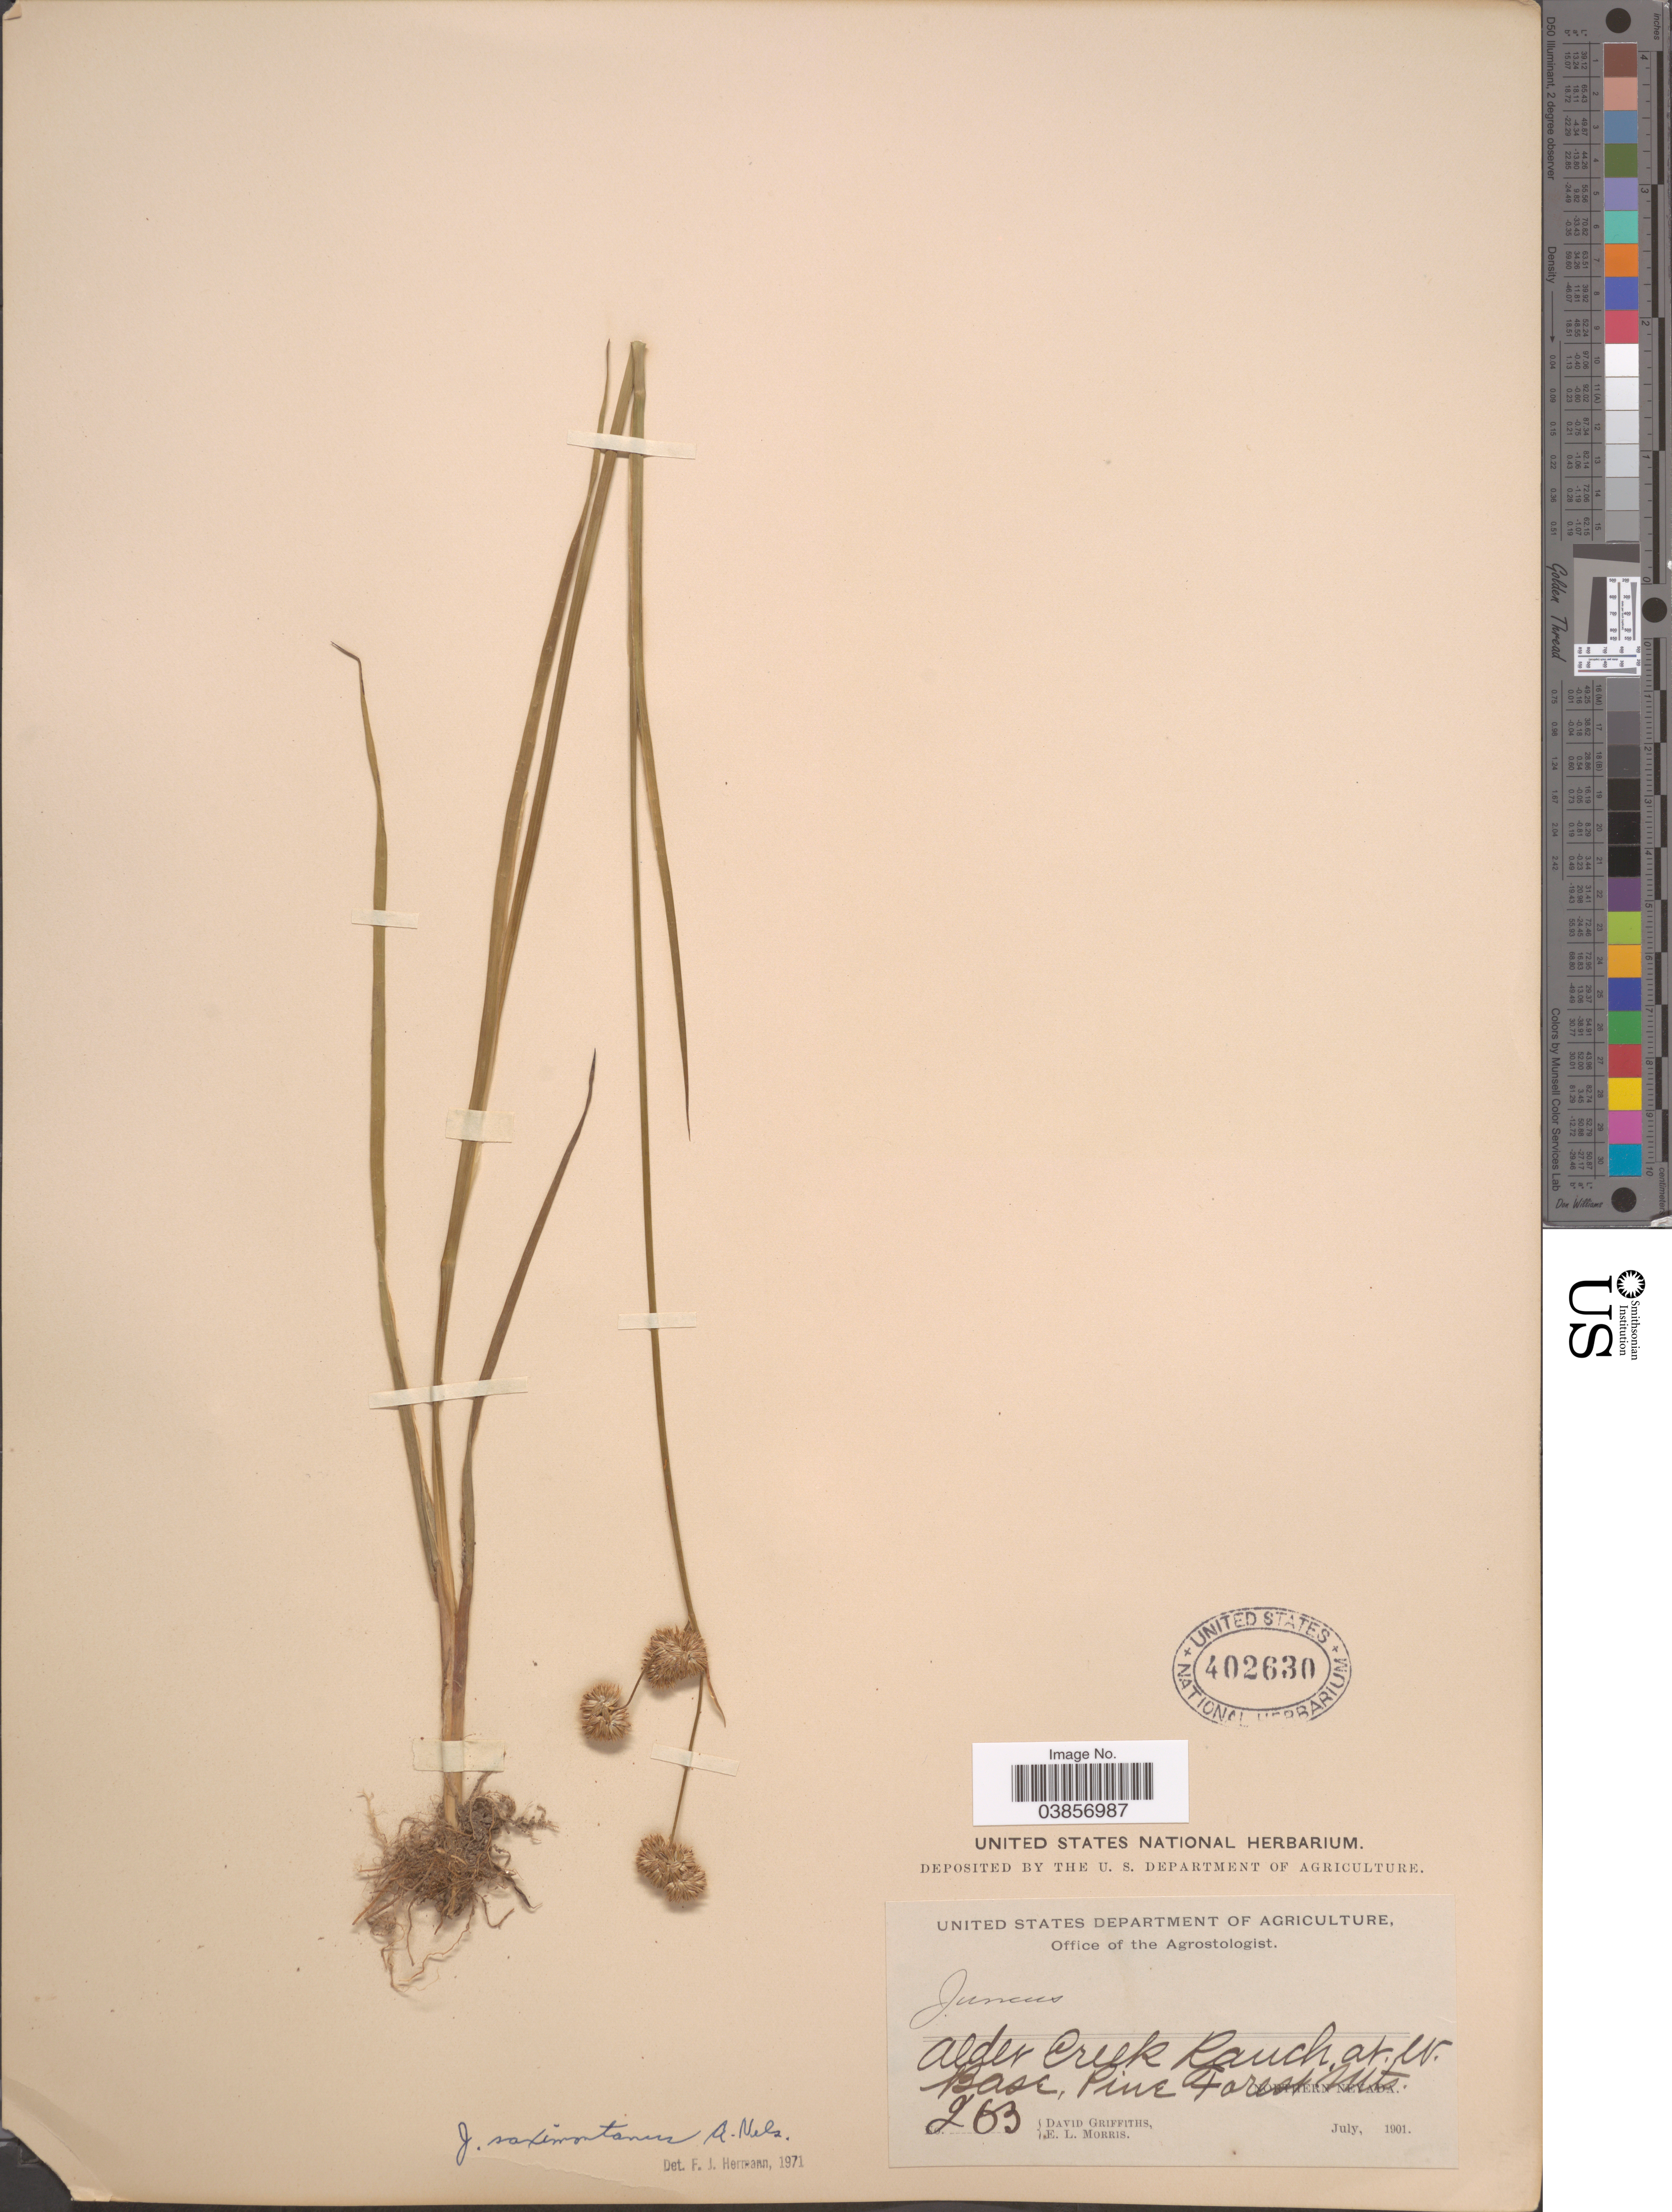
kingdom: Plantae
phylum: Tracheophyta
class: Liliopsida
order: Poales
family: Juncaceae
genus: Juncus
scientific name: Juncus saximontanus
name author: A. Nelson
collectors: D. Griffiths & E. Morris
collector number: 263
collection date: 1901-07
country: United States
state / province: Nevada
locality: Alder Creek Ranch, at W. Base, Pine Forest Mts. Northern Nevada.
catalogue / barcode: US 402630